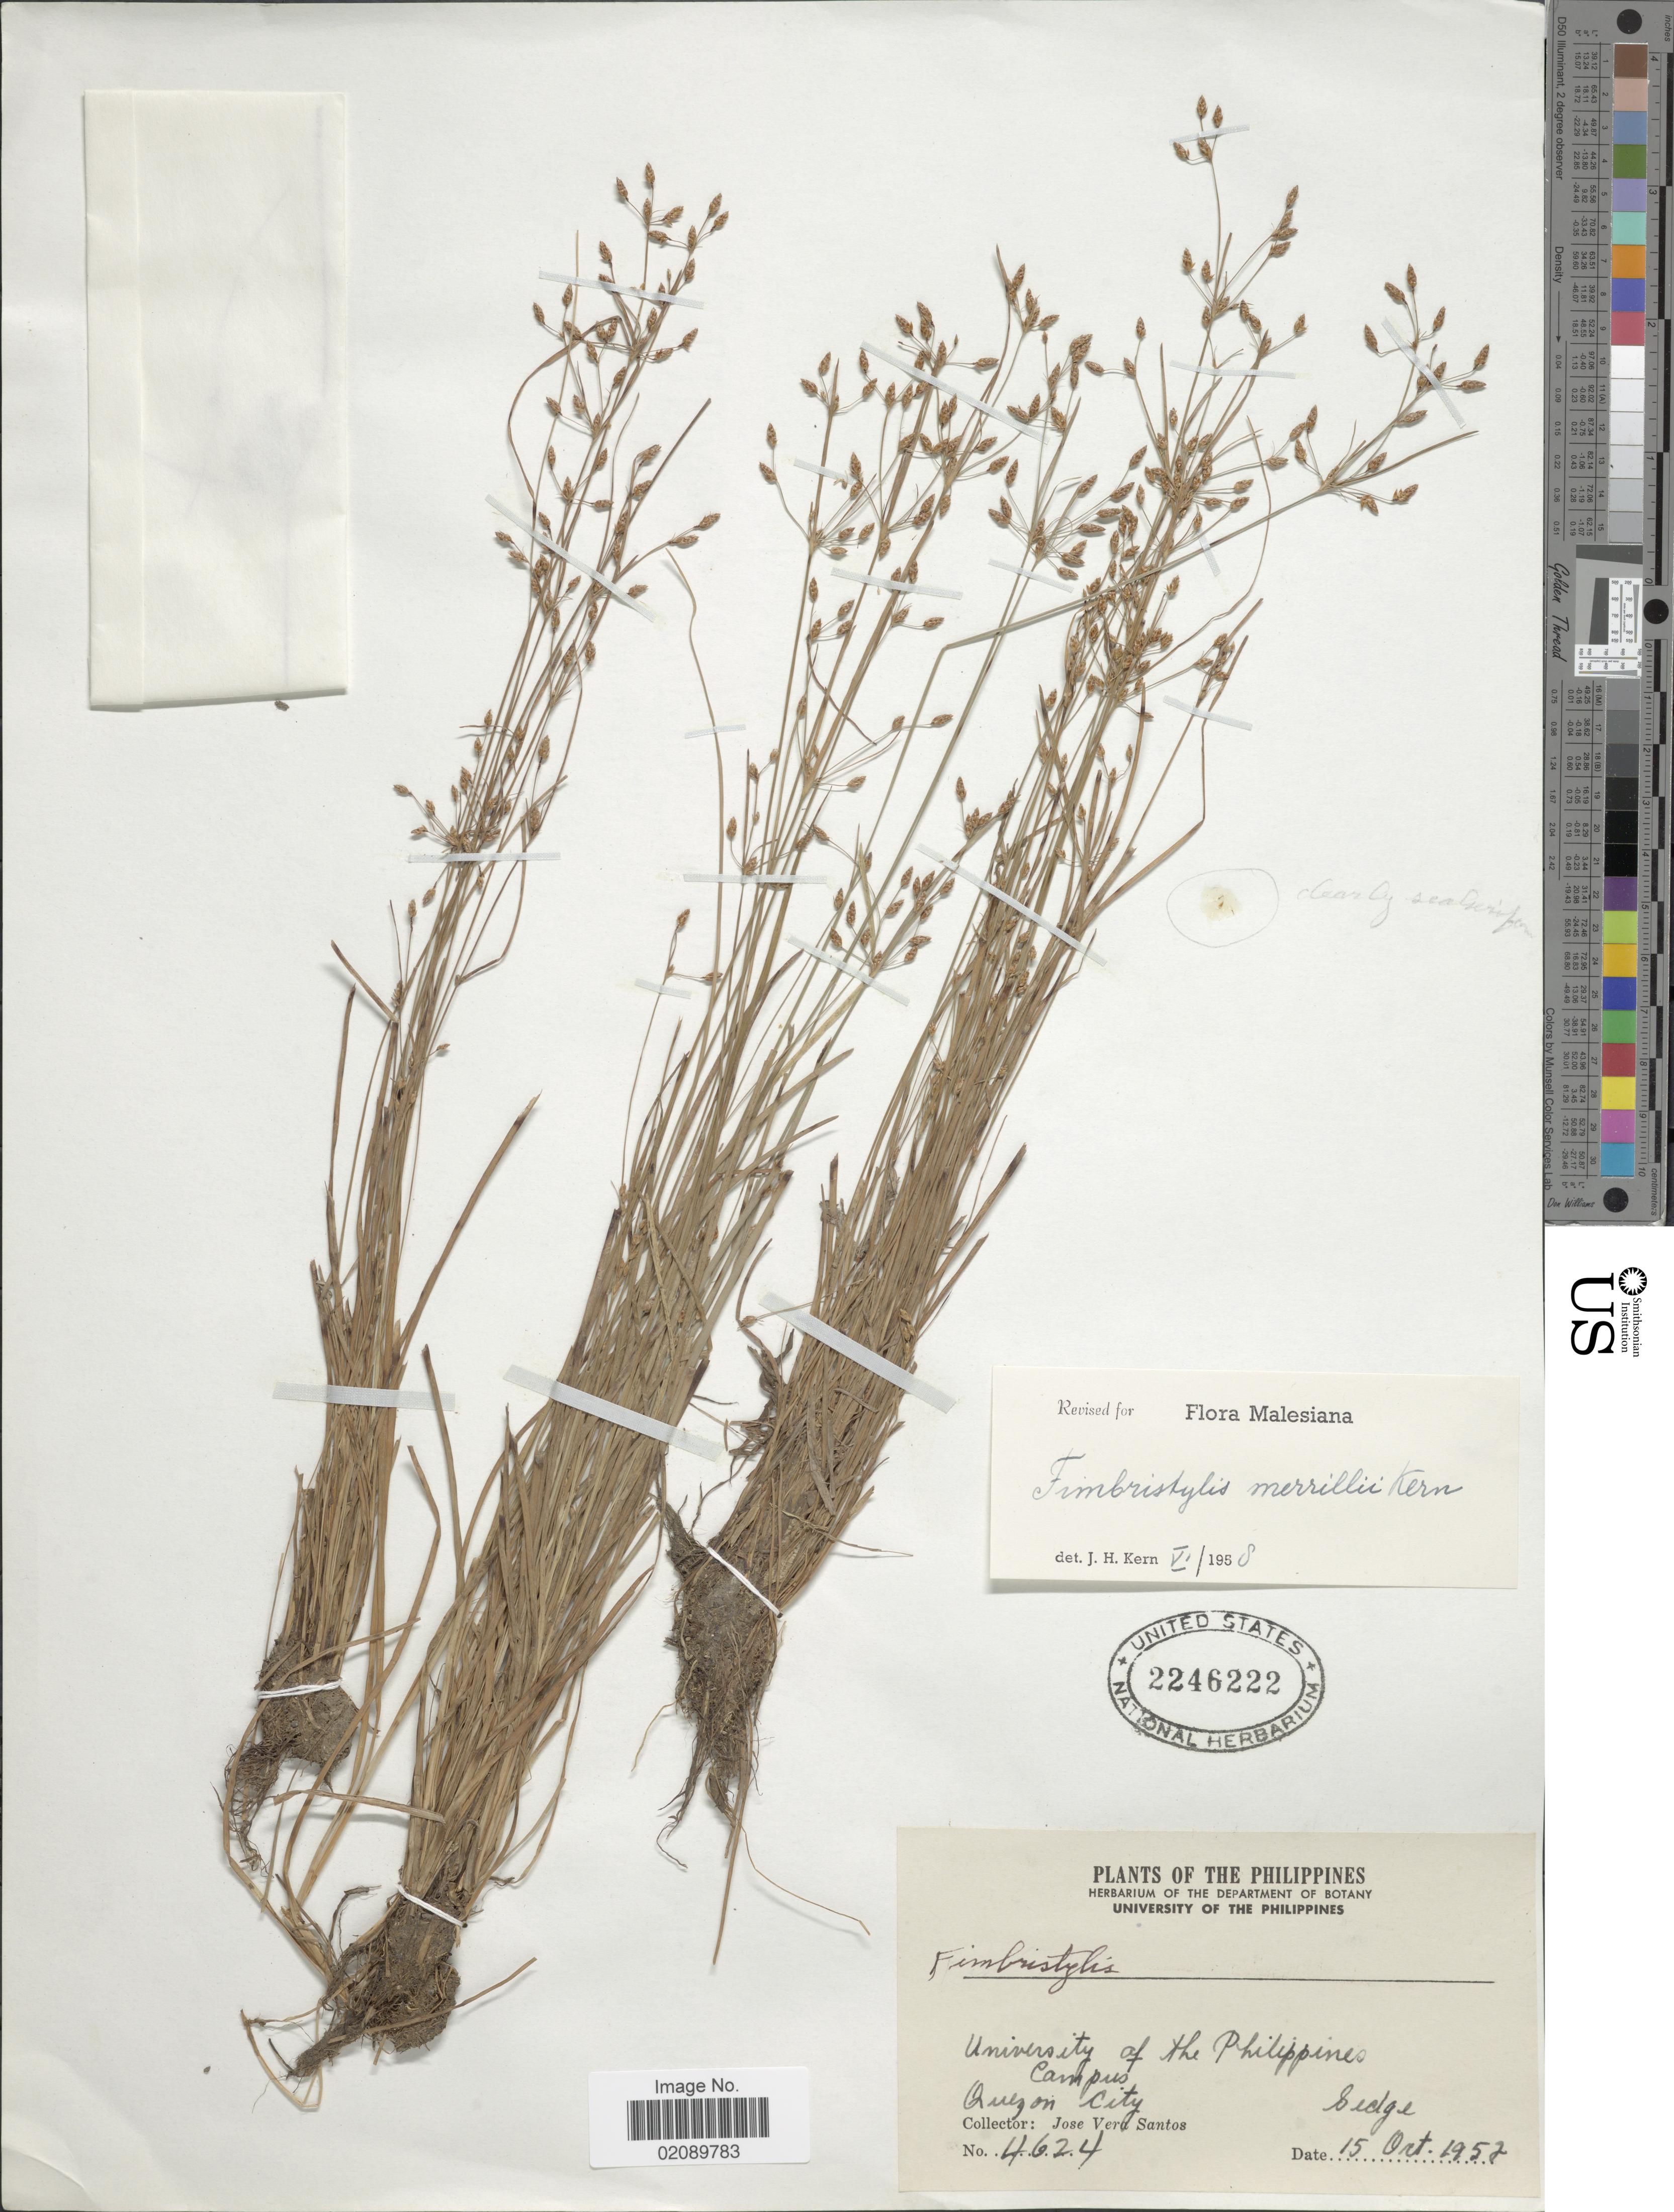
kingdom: Plantae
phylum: Tracheophyta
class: Liliopsida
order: Poales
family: Cyperaceae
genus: Fimbristylis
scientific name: Fimbristylis merrillii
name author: J. Kern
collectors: J. Santos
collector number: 4624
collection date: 1952-10-15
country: Philippines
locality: University of the Philippines Campus, Quezon City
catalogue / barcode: US 2246222